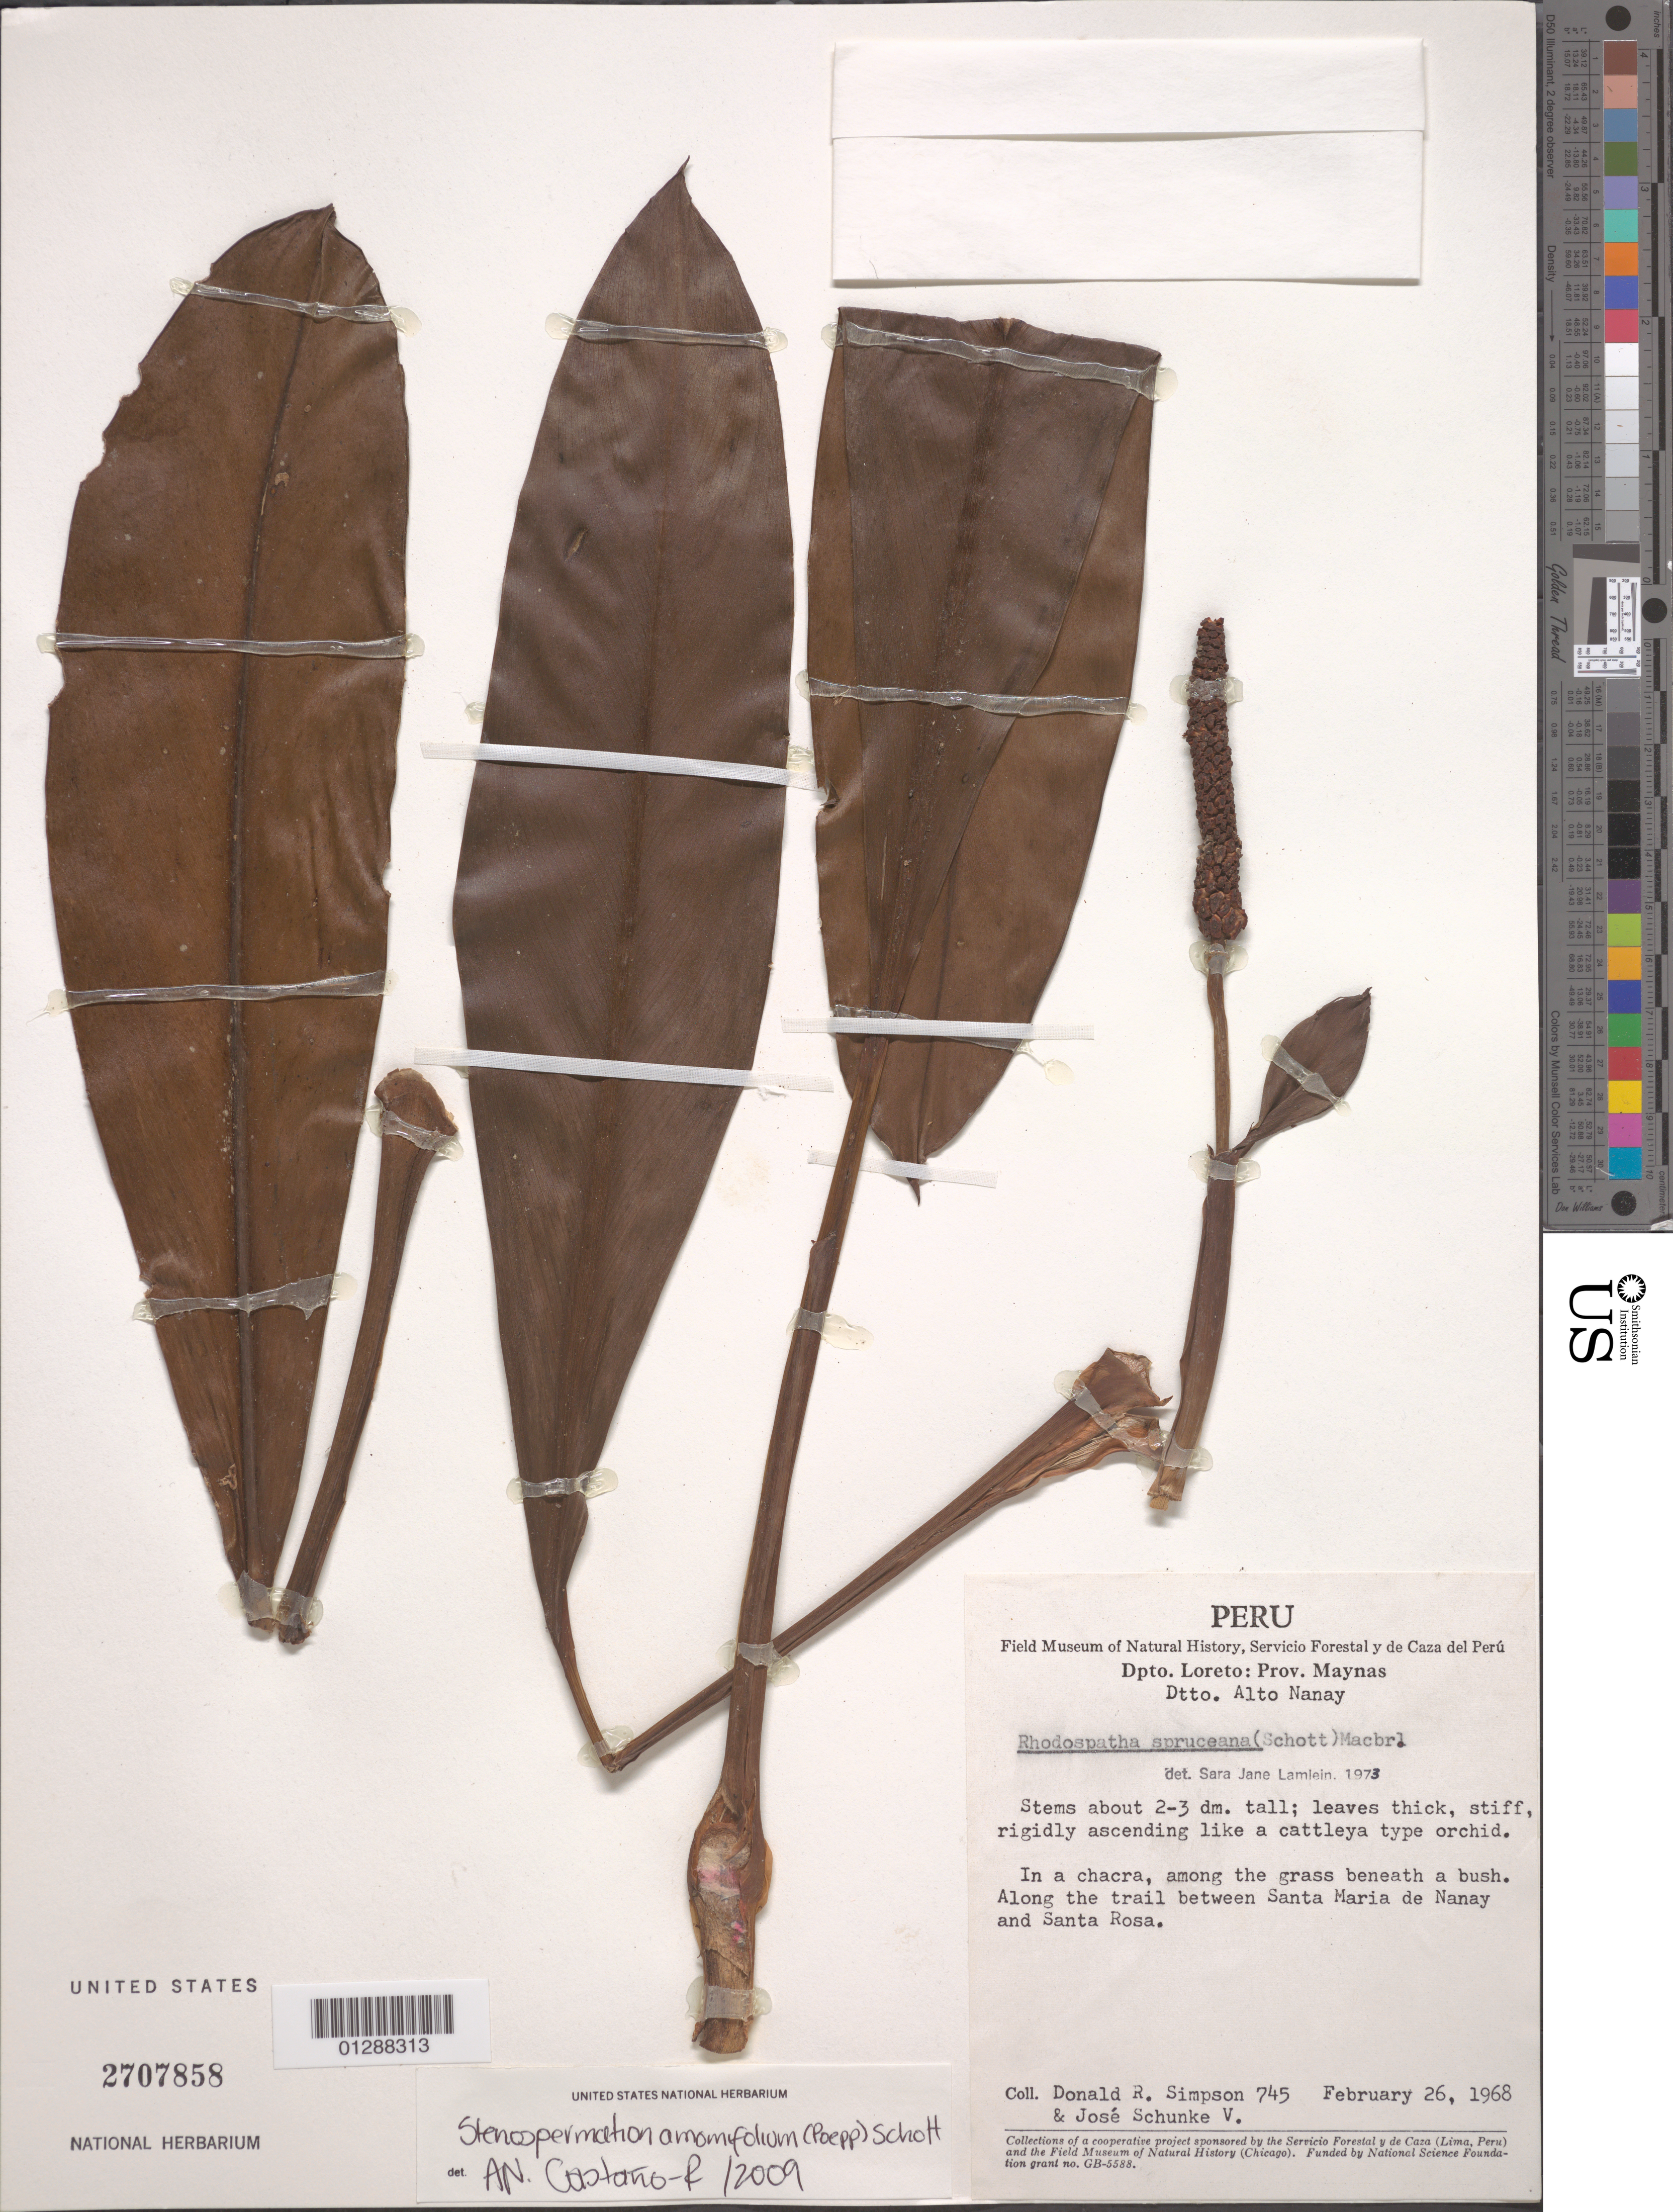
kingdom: Plantae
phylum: Tracheophyta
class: Liliopsida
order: Alismatales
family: Araceae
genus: Stenospermation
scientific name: Stenospermation amomifolium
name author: (Poepp.) Schott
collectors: D. R. Simpson & J. Schunke Vigo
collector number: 745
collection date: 1968-02-26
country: Peru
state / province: Loreto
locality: Dpto. Loreto: Prov. Maynas. Dtto. Alto Nanay. Along the trail between Santa Maria de Nanay and Santa Rosa.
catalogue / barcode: US 2707858